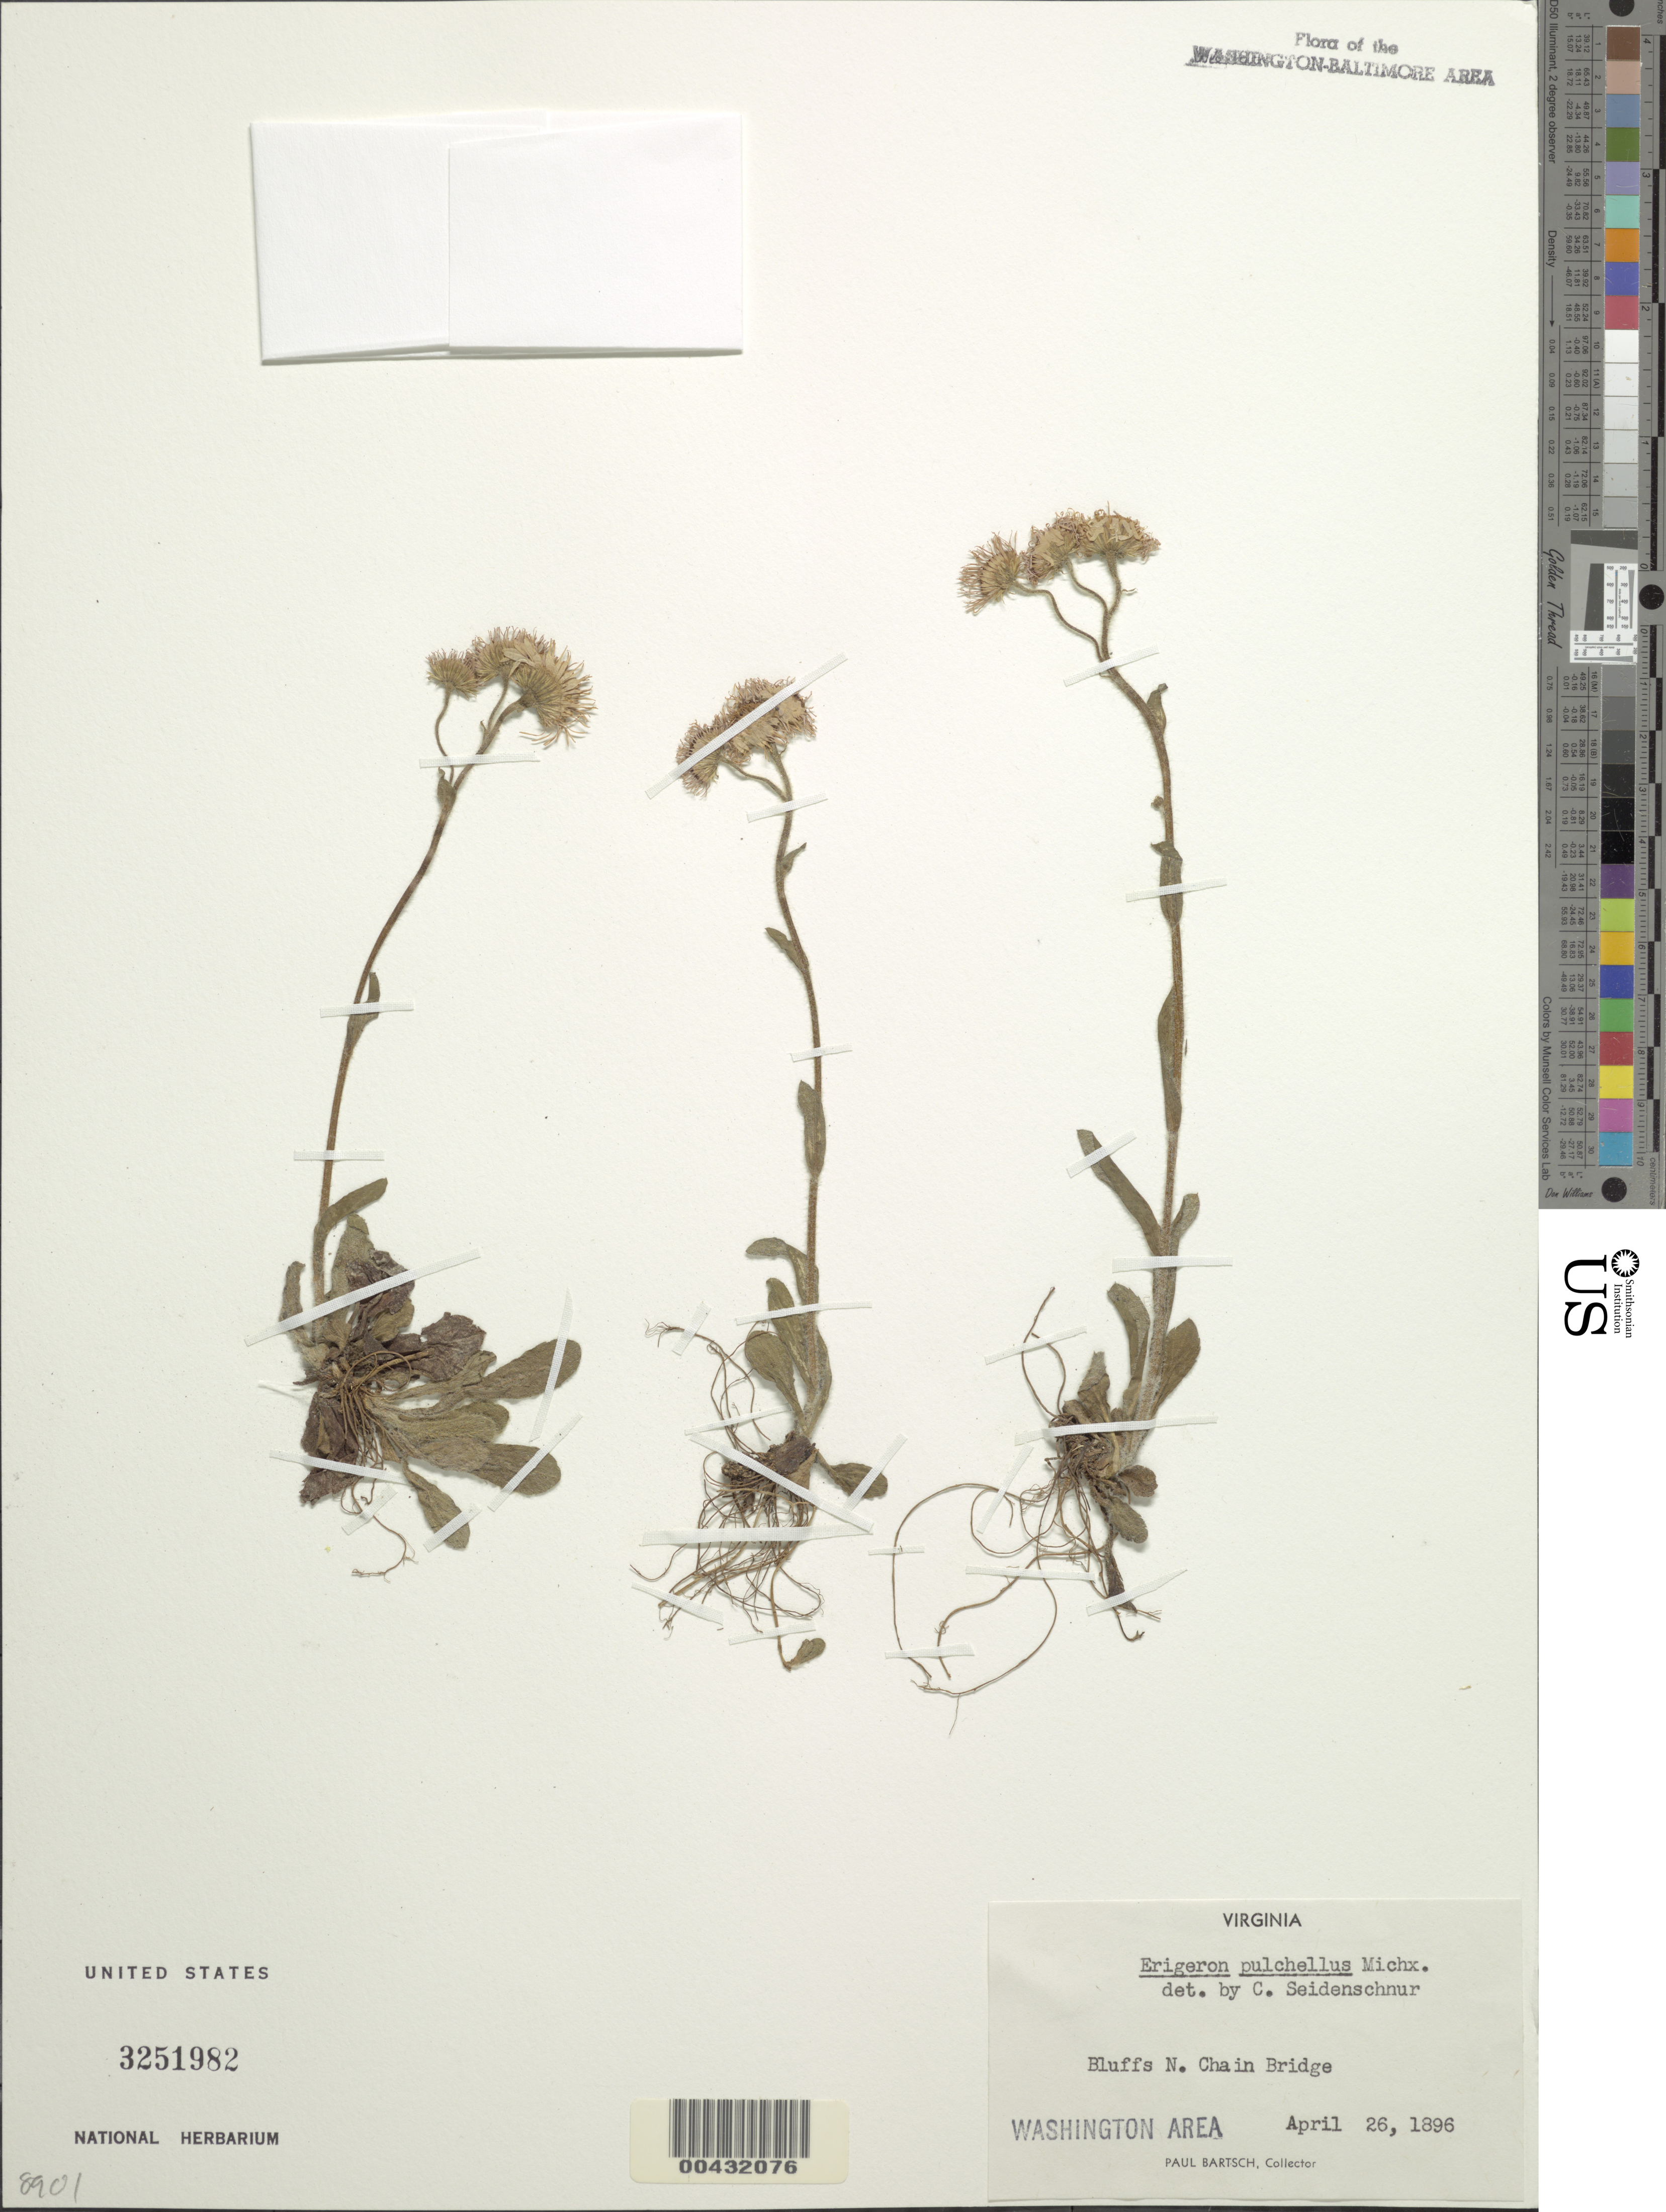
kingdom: Plantae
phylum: Tracheophyta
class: Magnoliopsida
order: Asterales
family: Asteraceae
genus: Erigeron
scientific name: Erigeron pulchellus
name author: Michx.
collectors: P. Bartsch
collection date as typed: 26 Apr 1896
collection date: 1896-04-26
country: United States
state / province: Virginia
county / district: Arlington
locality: N of Chain Bridge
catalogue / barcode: US 3251982